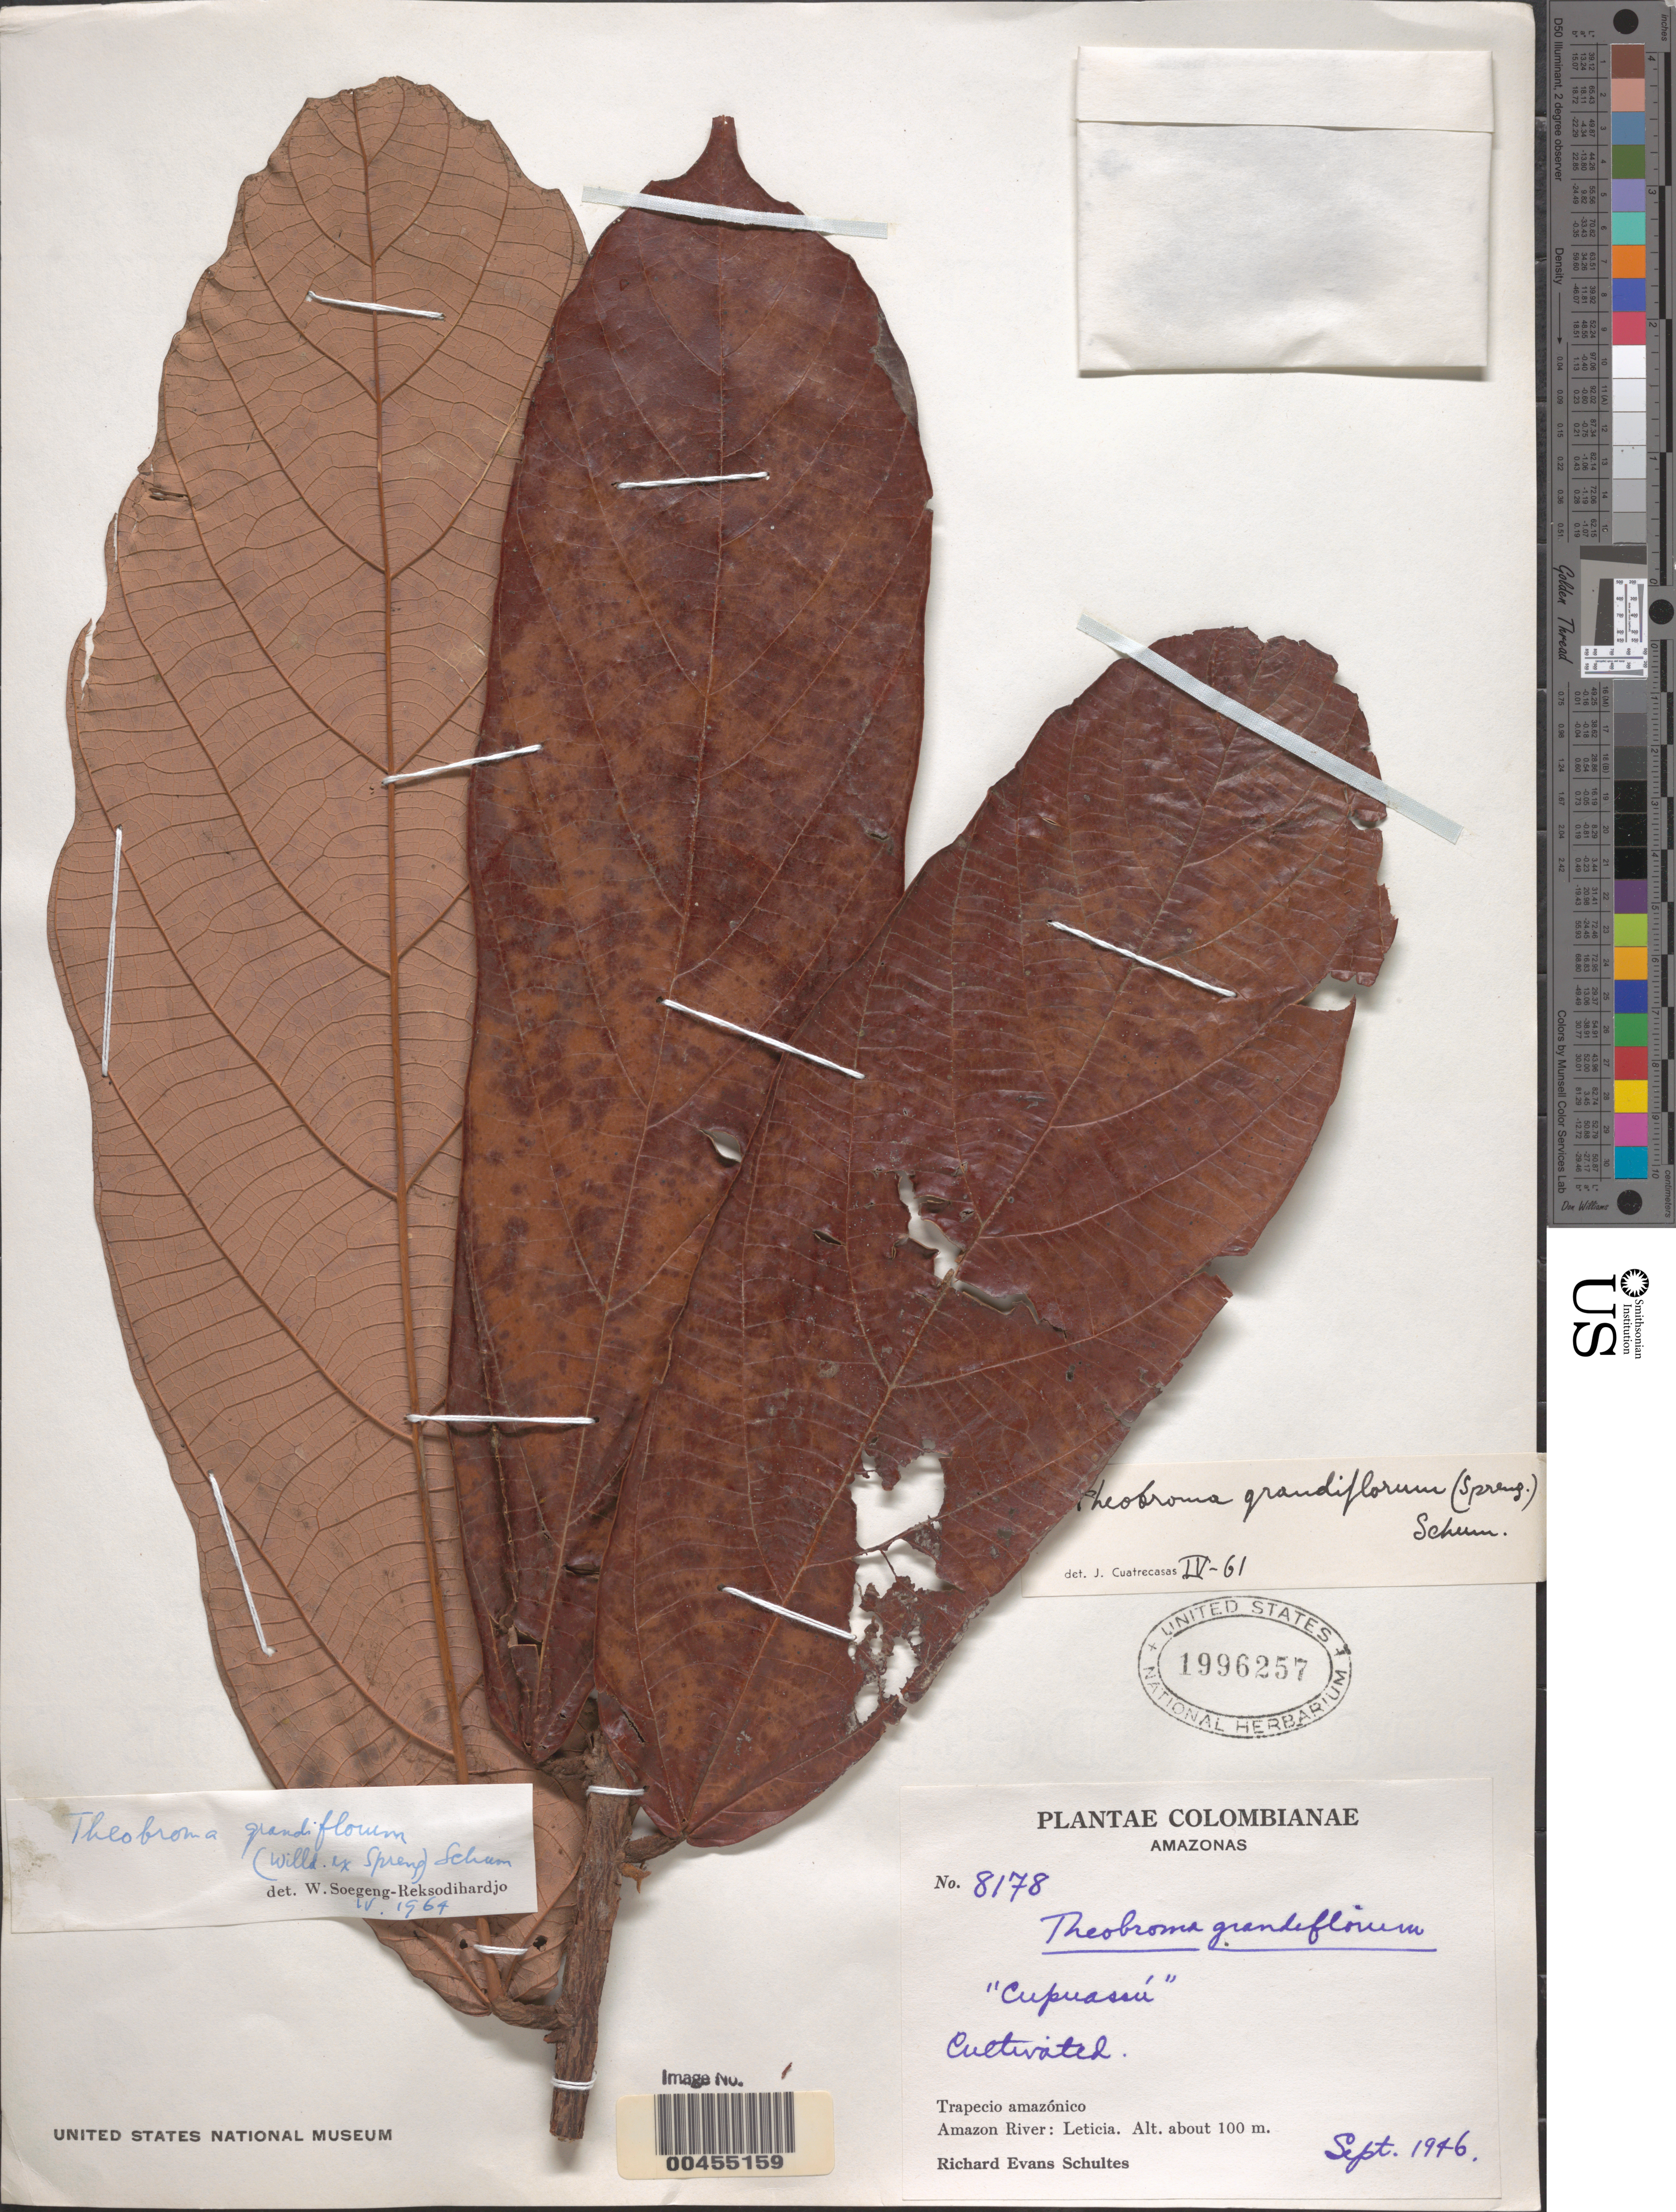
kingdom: Plantae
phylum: Tracheophyta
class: Magnoliopsida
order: Malvales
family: Malvaceae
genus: Theobroma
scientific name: Theobroma grandiflorum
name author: (Willd. ex Spreng.) K. Schum.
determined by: Soegeng-Reksodihardjo, W.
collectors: R. E. Schultes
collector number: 8178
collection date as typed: Sep 1946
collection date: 1946-09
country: Colombia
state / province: Amazônas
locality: Amazon River, Leticia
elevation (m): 100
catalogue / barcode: US 1996257